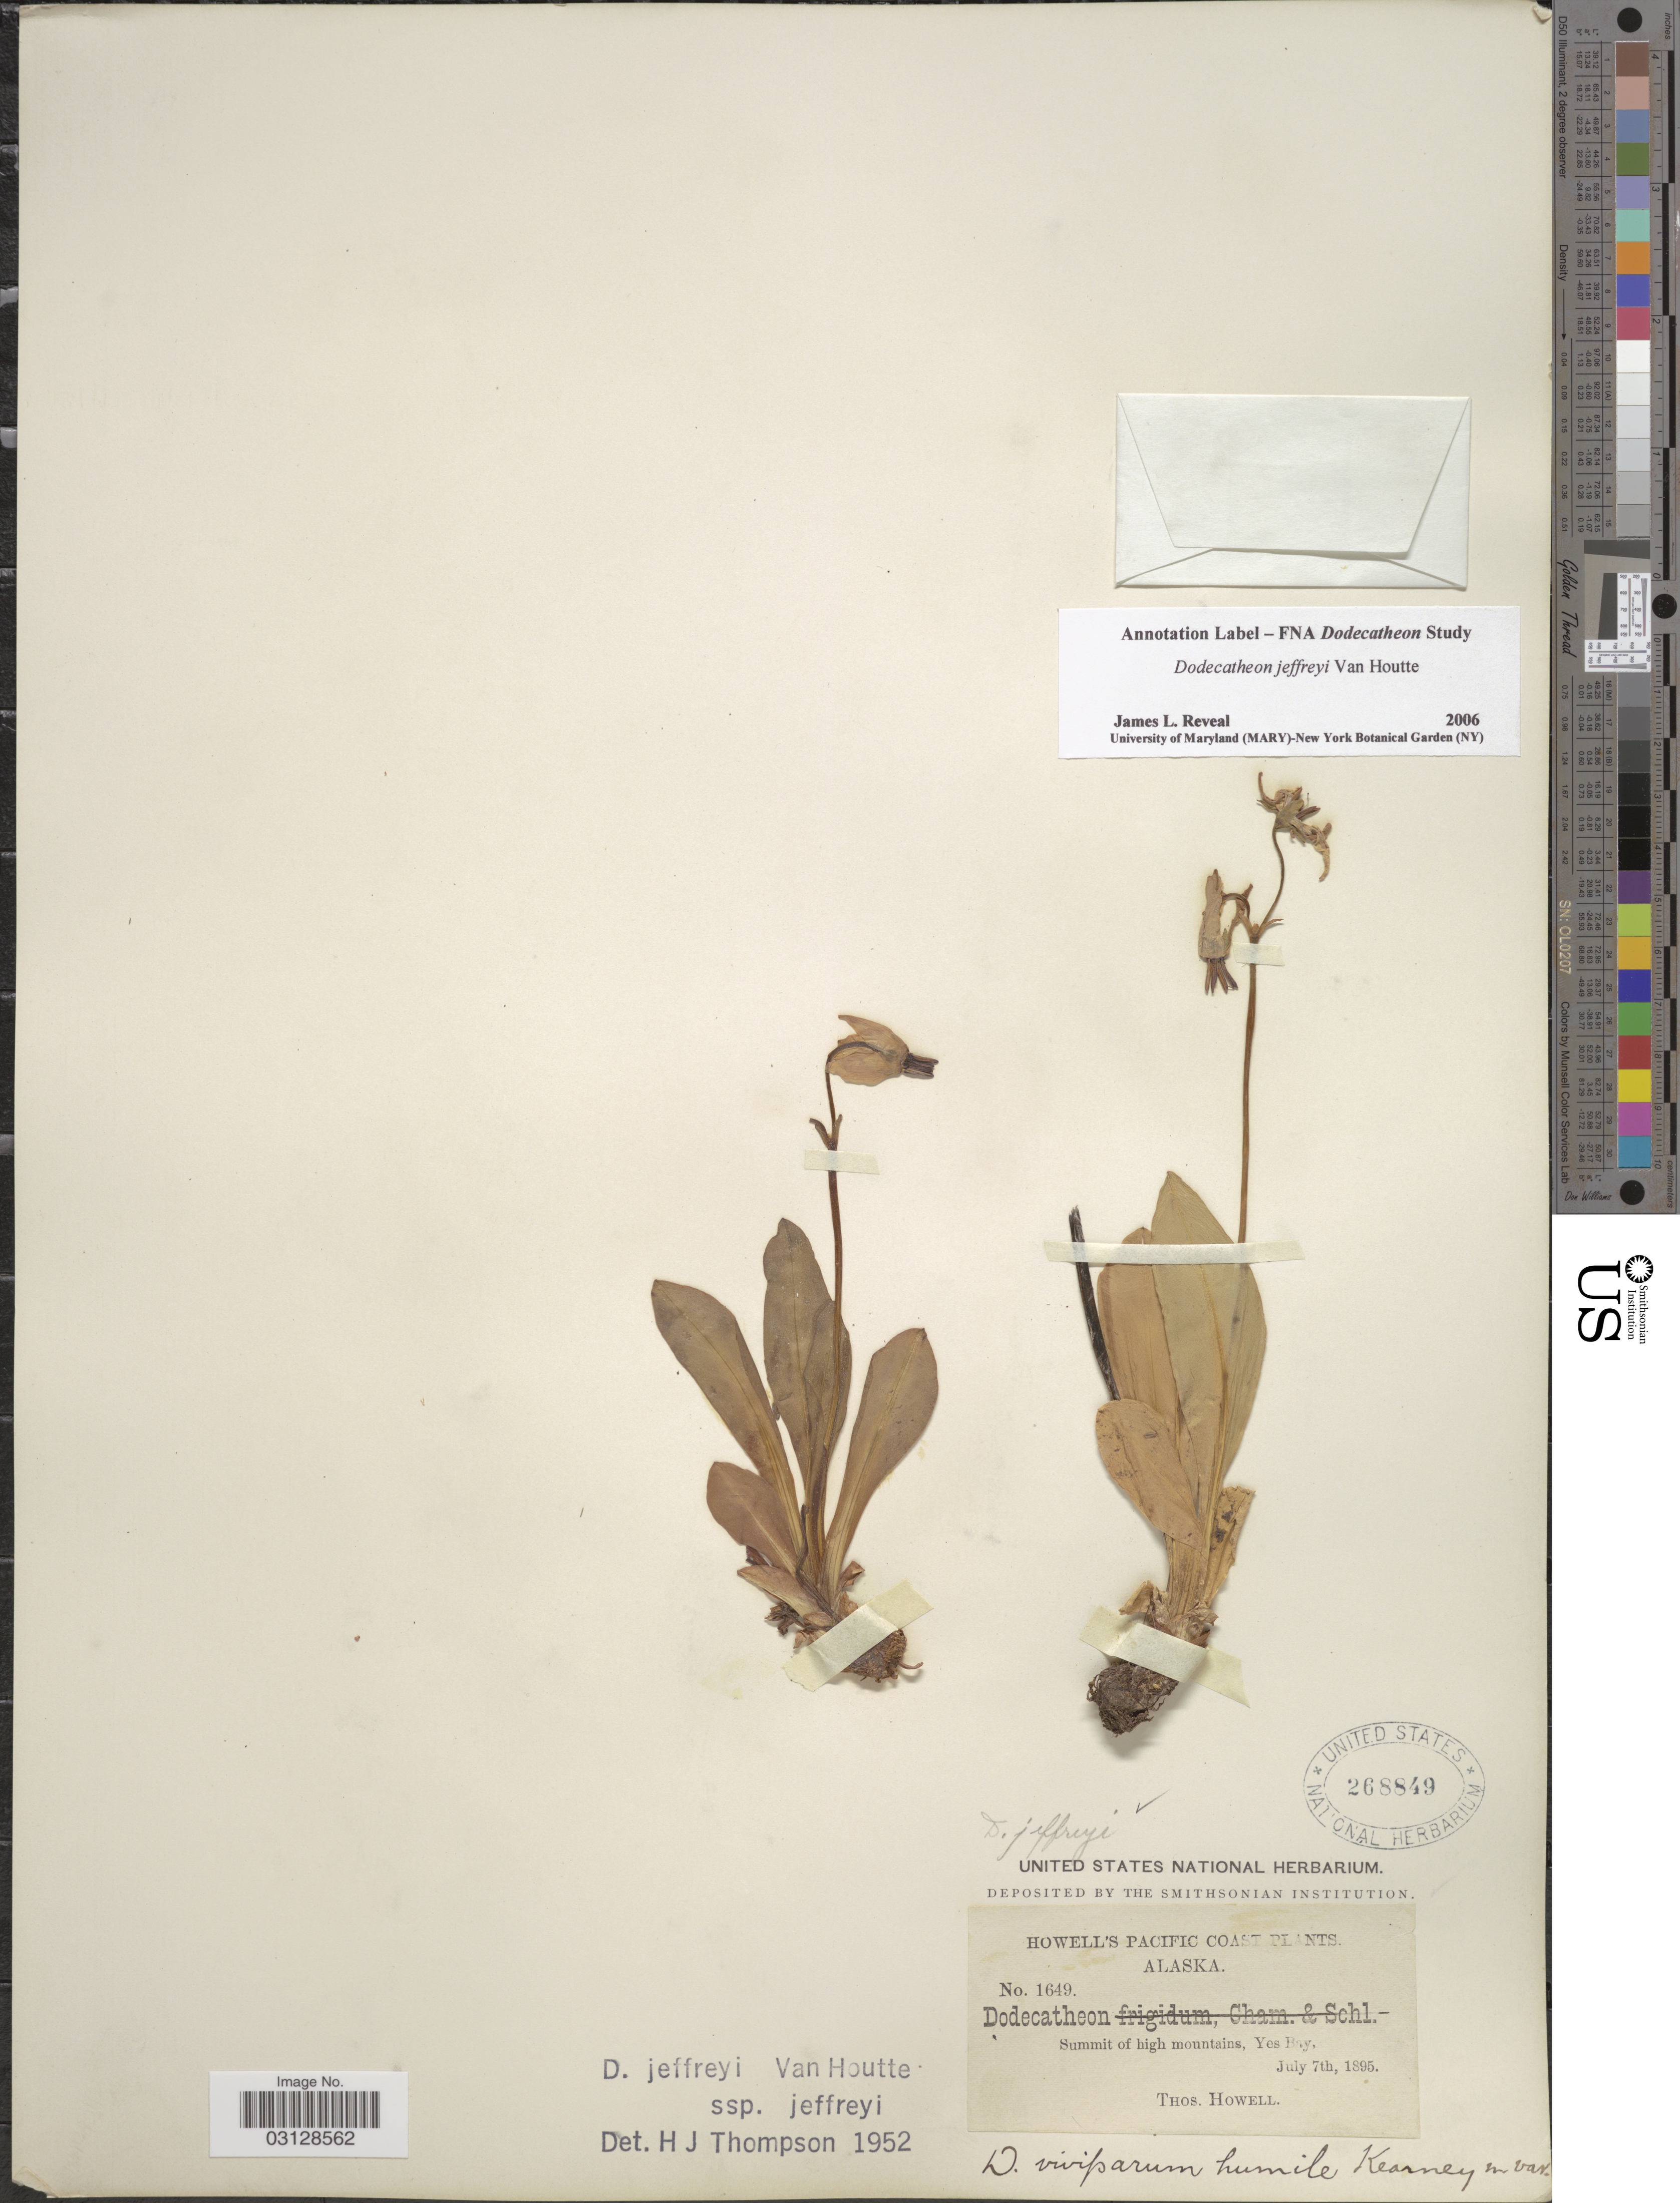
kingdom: Plantae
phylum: Tracheophyta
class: Magnoliopsida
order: Ericales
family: Primulaceae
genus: Dodecatheon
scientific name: Dodecatheon jeffreyi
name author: Van Houtte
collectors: T. Howell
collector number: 1649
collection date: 1895-07-07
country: United States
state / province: Alaska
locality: Pacific Coast. Summit of high mountains, Yes Bay.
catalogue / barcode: US 268849